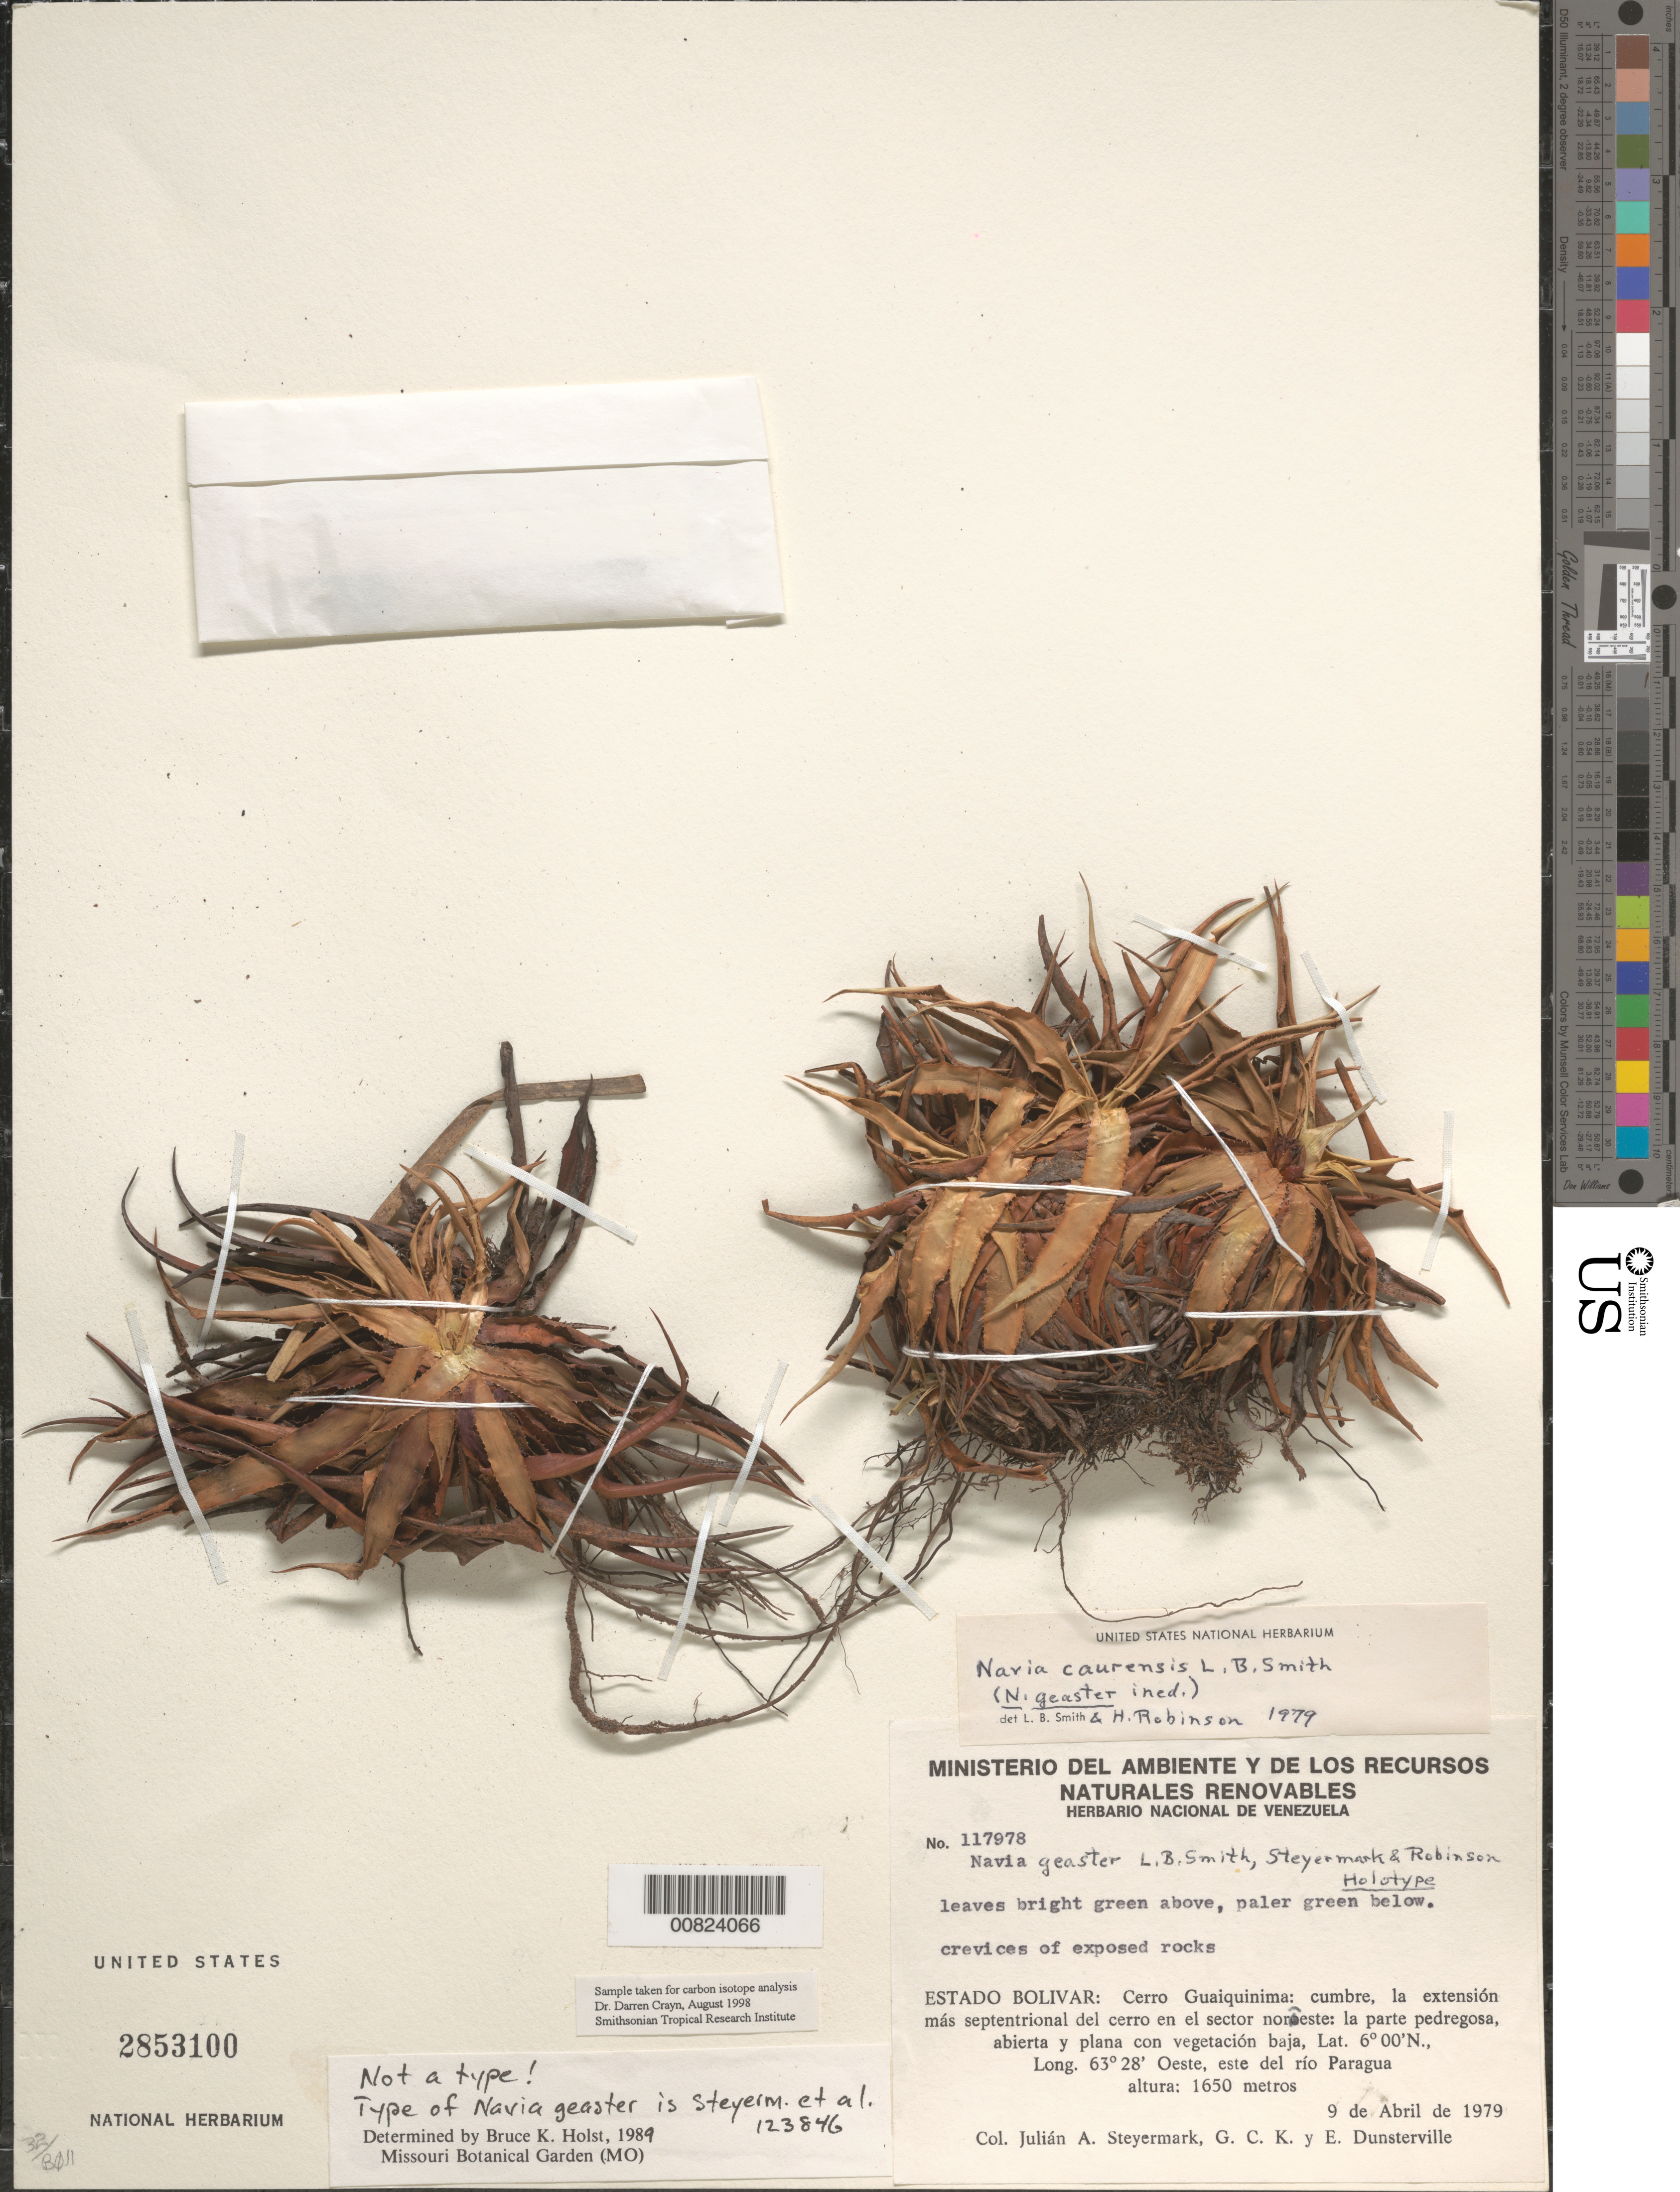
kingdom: Plantae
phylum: Tracheophyta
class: Liliopsida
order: Poales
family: Bromeliaceae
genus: Navia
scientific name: Navia geaster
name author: L.B. Sm.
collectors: J. Steyermark, G. C. K. Dunsterville & E. Dunsterville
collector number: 117978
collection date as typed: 9-Apr-79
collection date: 1979-04-09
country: Venezuela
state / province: Bolívar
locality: Cerro Quaiquinima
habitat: Cumbre; crevices of exposed rocks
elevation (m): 1650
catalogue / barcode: US 2853100